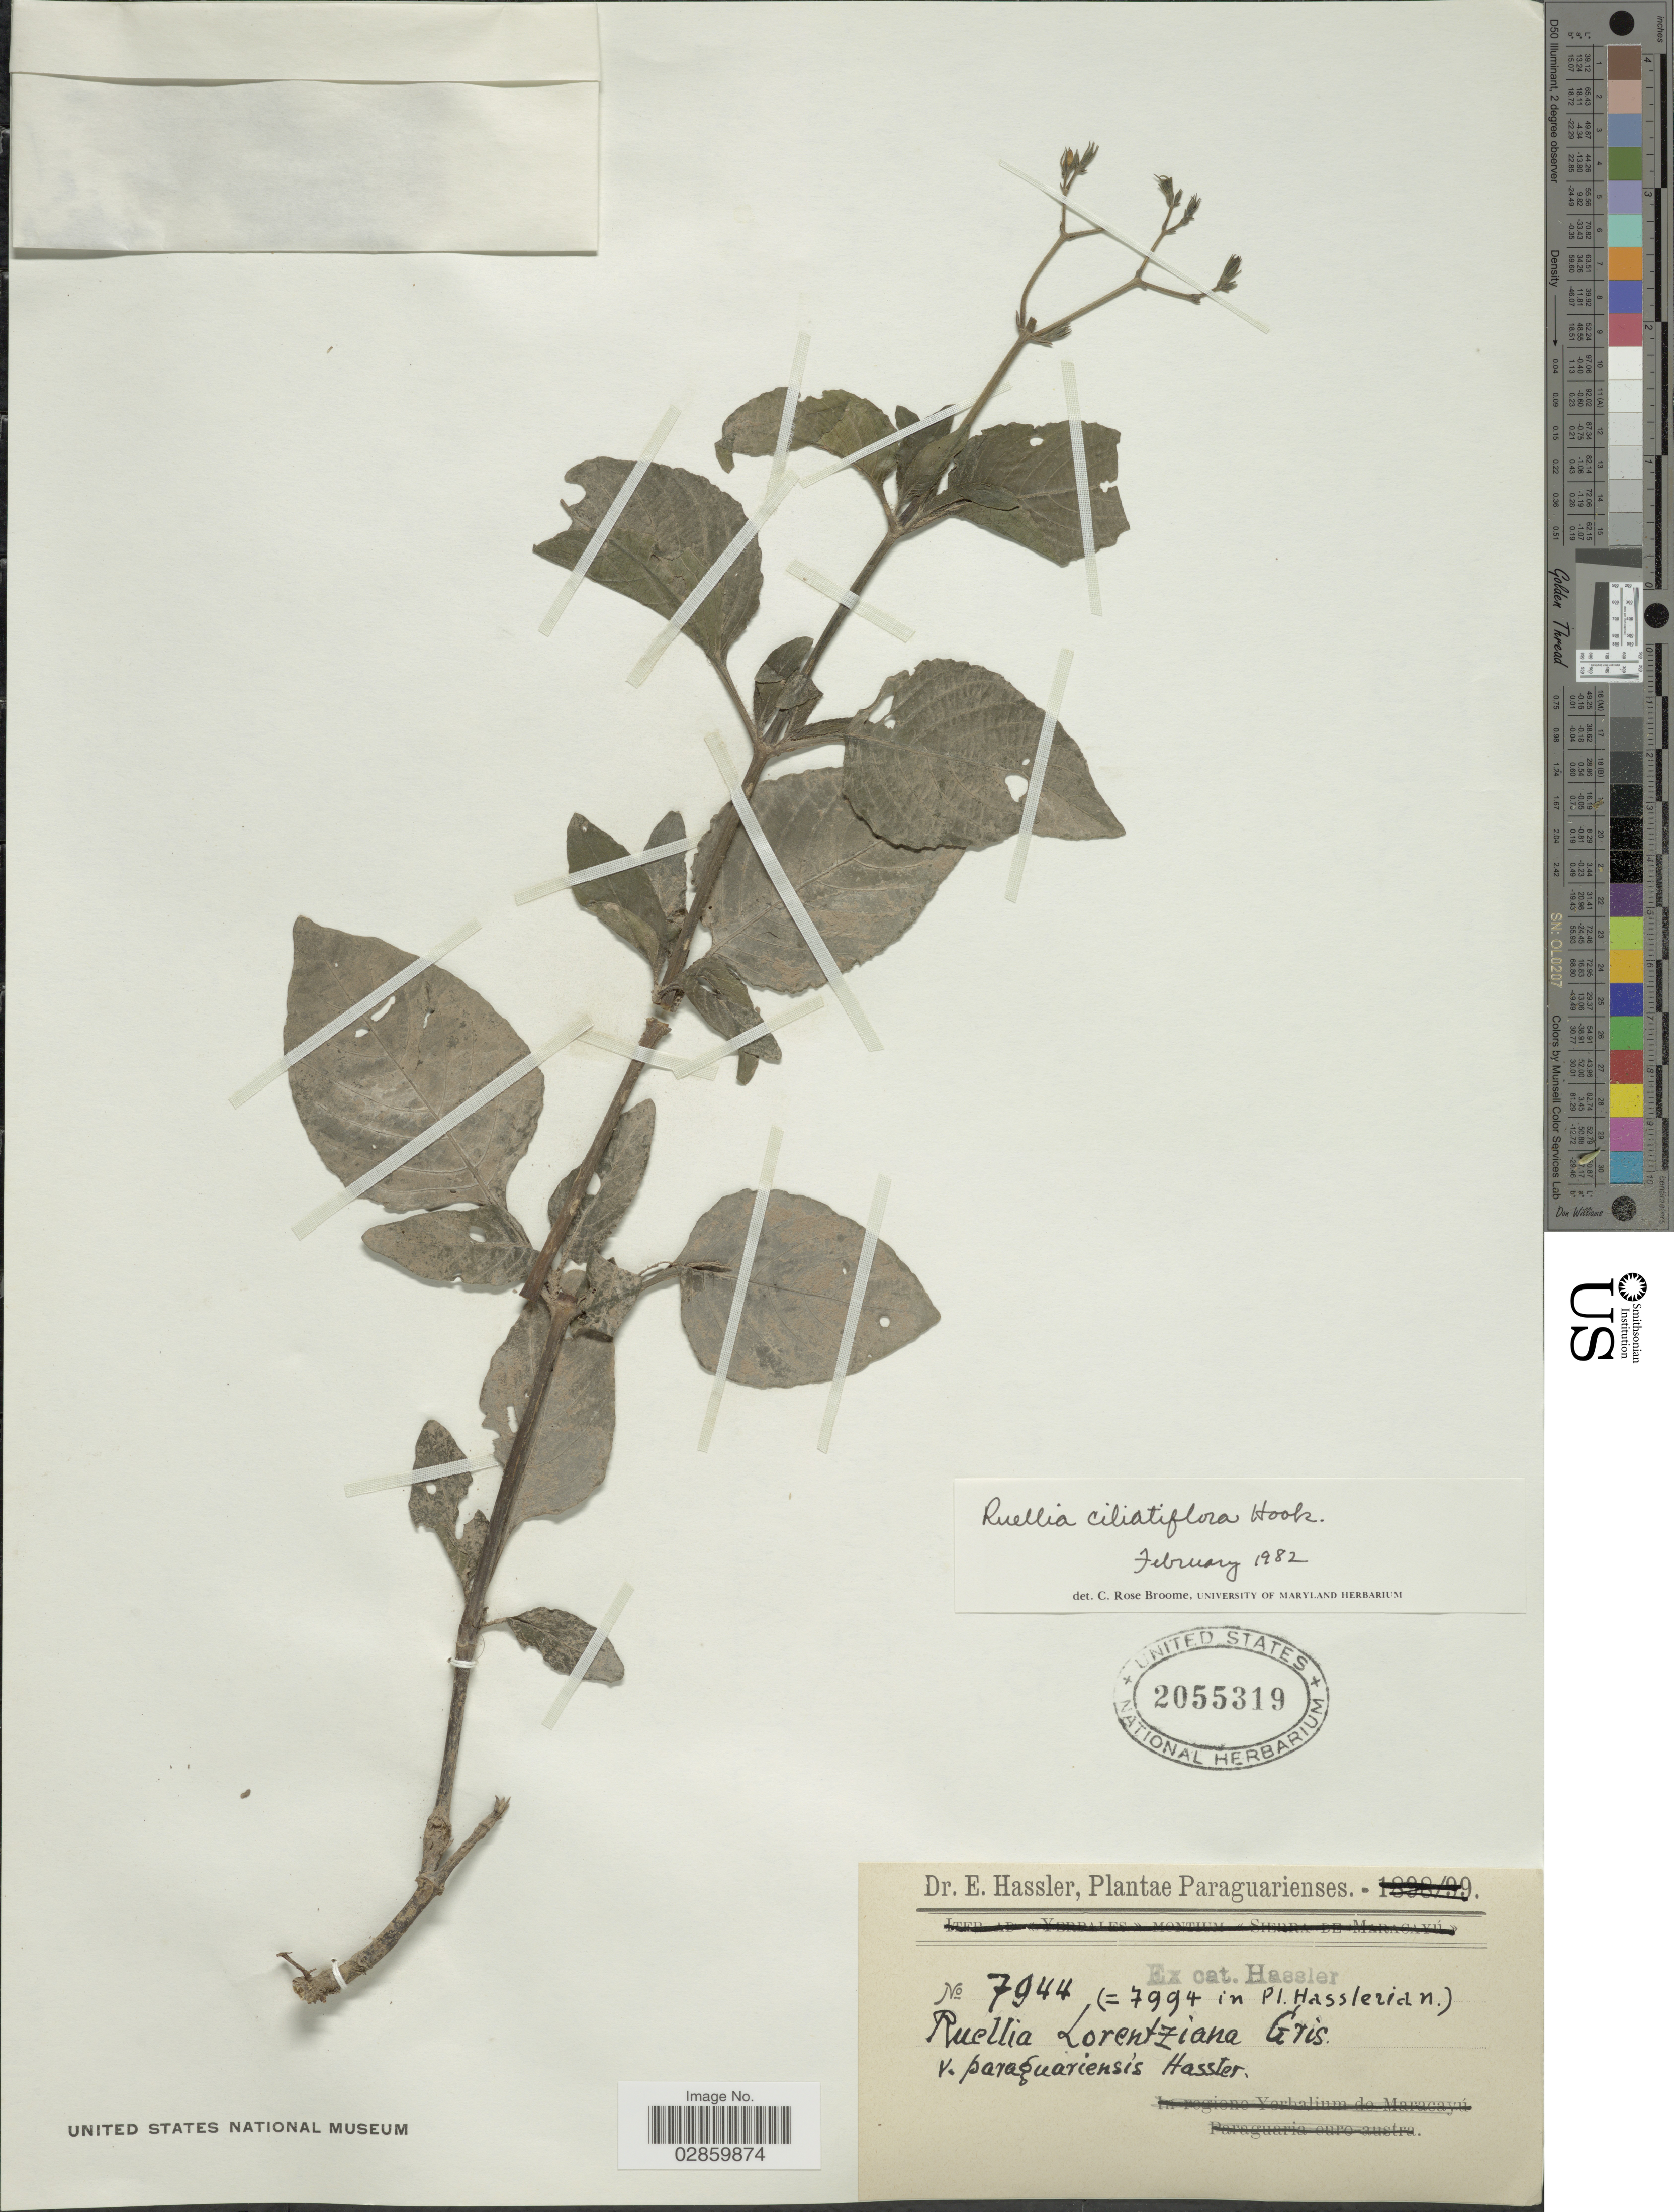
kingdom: Plantae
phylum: Tracheophyta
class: Magnoliopsida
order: Lamiales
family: Acanthaceae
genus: Ruellia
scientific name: Ruellia ciliatiflora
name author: Hook.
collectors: E. Hassler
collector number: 7944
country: Paraguay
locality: Paraguarienses.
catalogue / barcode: US 2055319